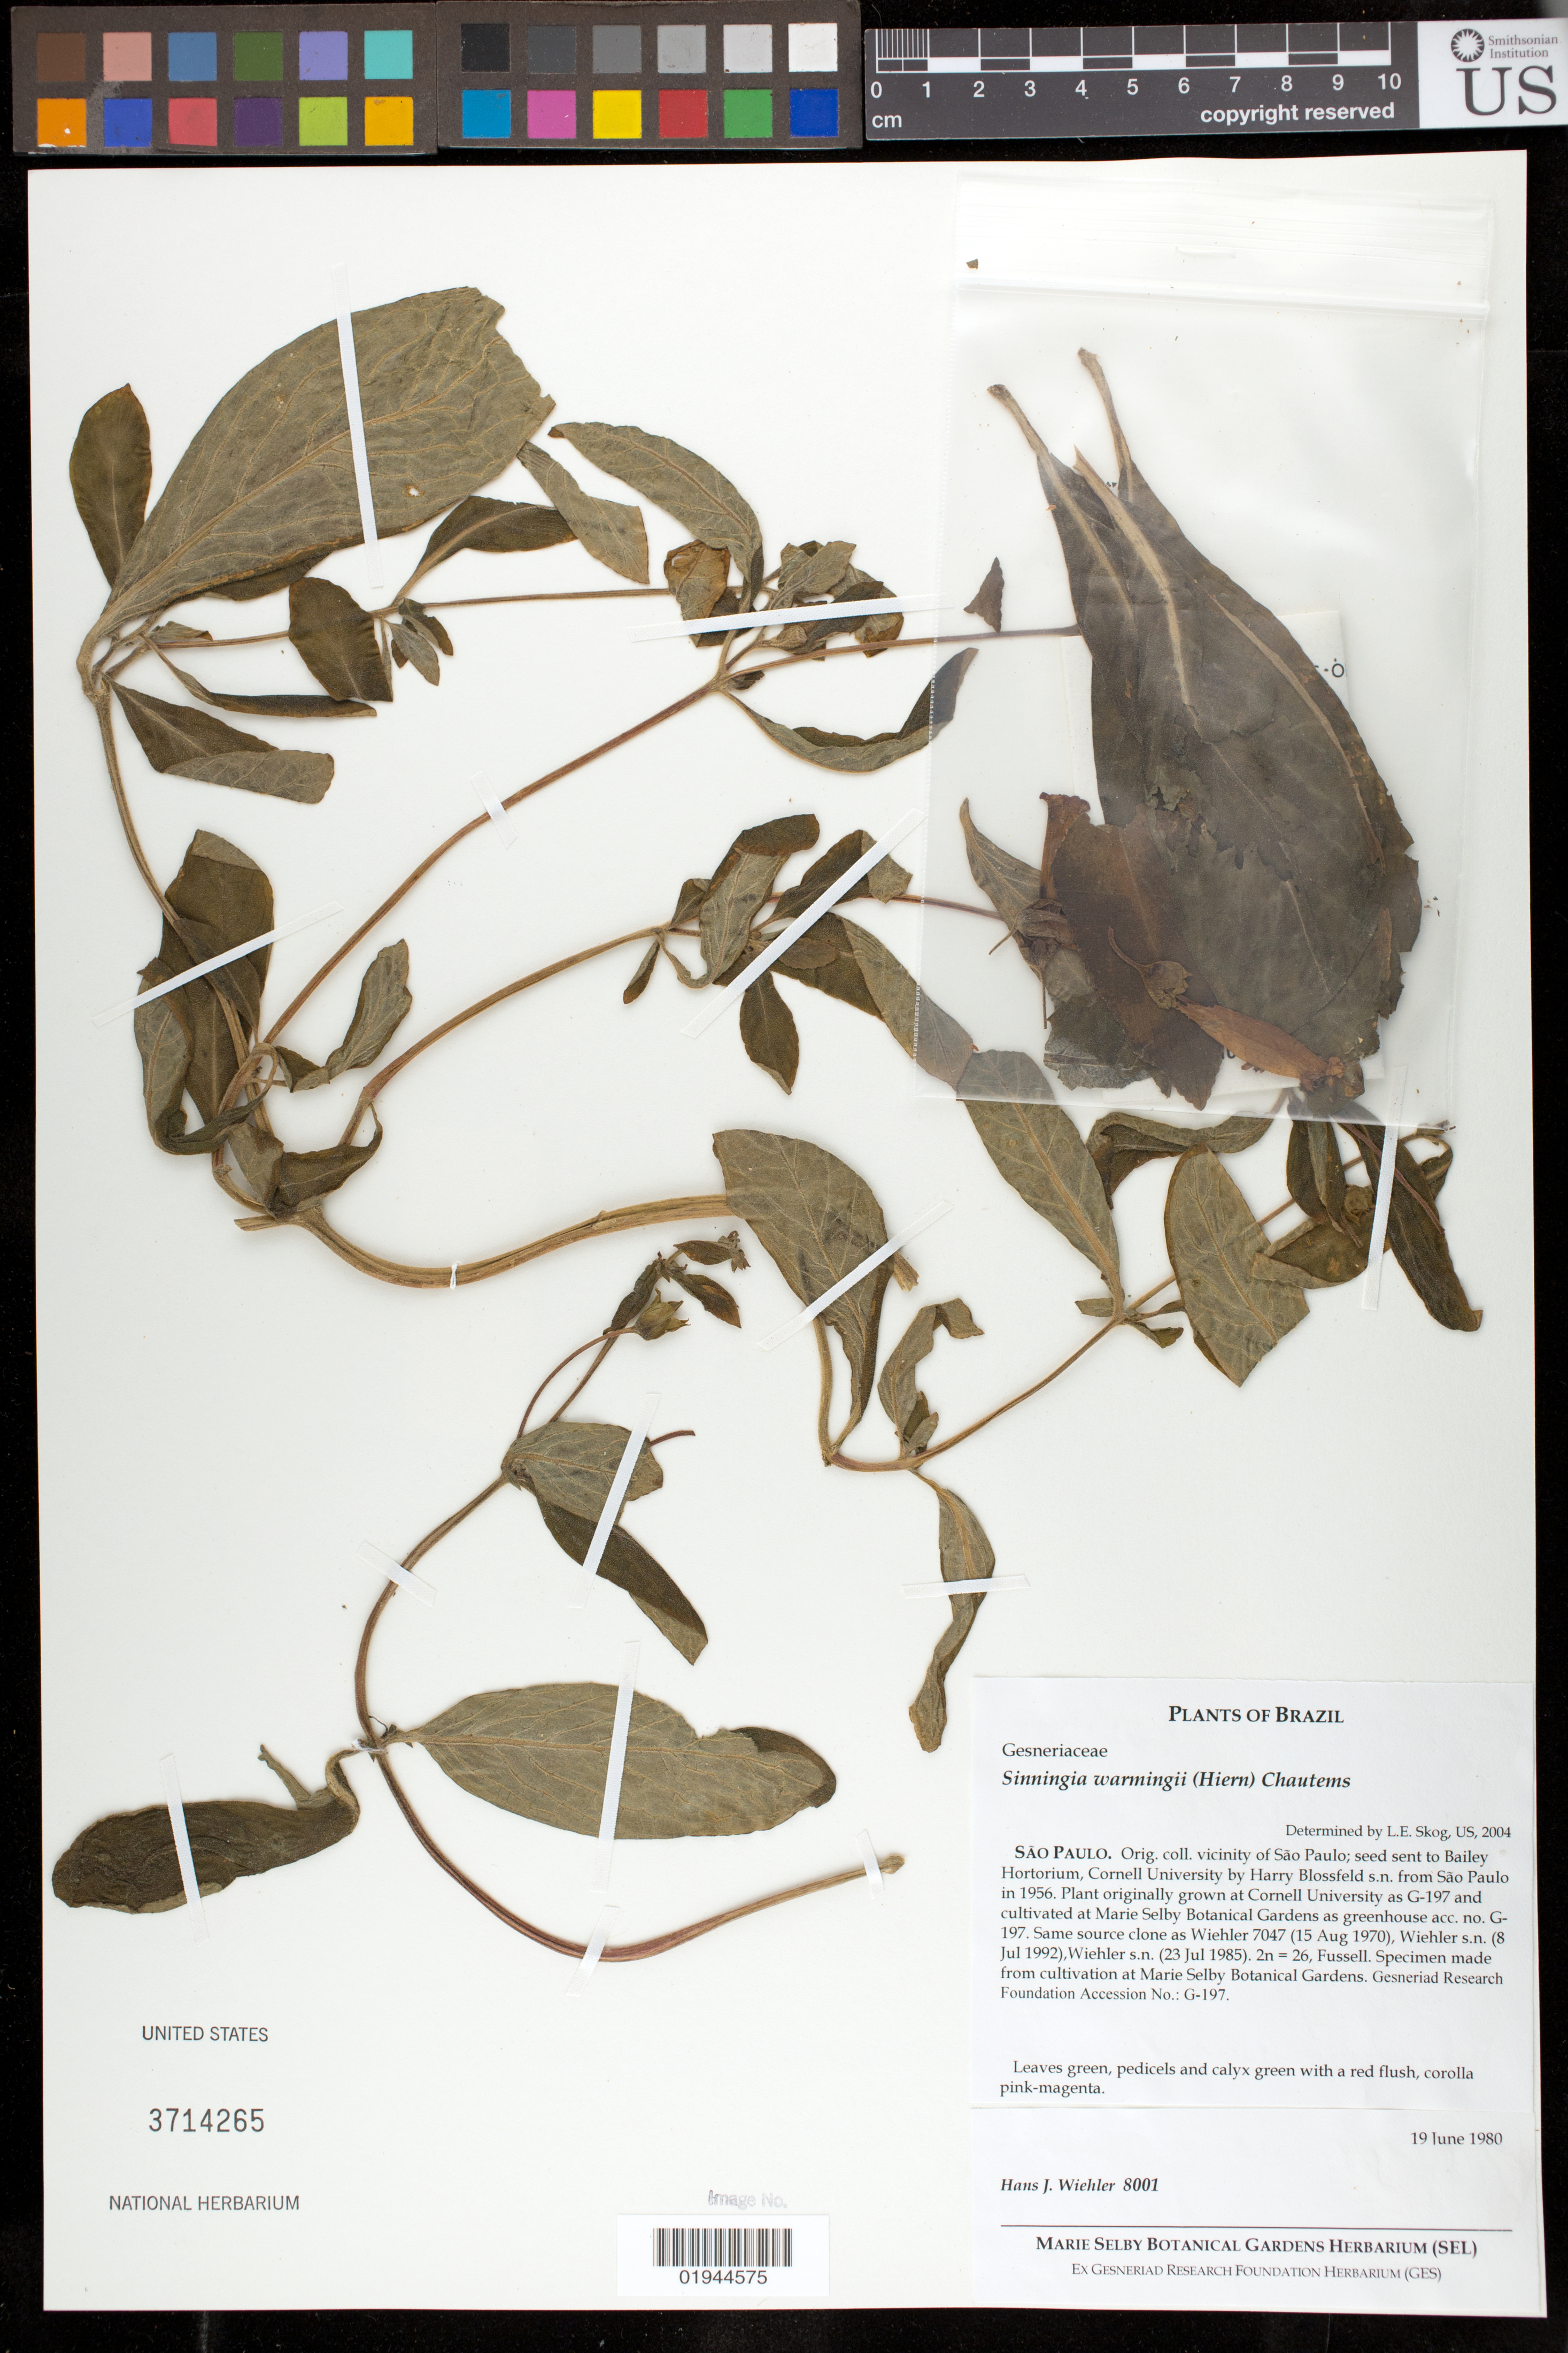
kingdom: Plantae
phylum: Tracheophyta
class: Magnoliopsida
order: Lamiales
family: Gesneriaceae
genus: Sinningia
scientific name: Sinningia warmingii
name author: (Hiern) Chautems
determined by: Skog, Laurence E.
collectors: H. J. Wiehler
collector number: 8001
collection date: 1980-06-19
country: United States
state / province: Florida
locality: Marie Selby Botanical Gardens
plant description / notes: Orig. coll. vicinity of Sao-Paulo; seed sent to Bailey Hortorium, Cornell University by Harry Blossfield s.n. Originally grown at Cornell University as G-197. Same source clone as Wiehler 7047 (15 Aug 1970), Wiehler s.n. (8 Jul 1992), Wiehler s.n. (23 Jul 1985), 2n=26. Fussell.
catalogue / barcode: US 3714265